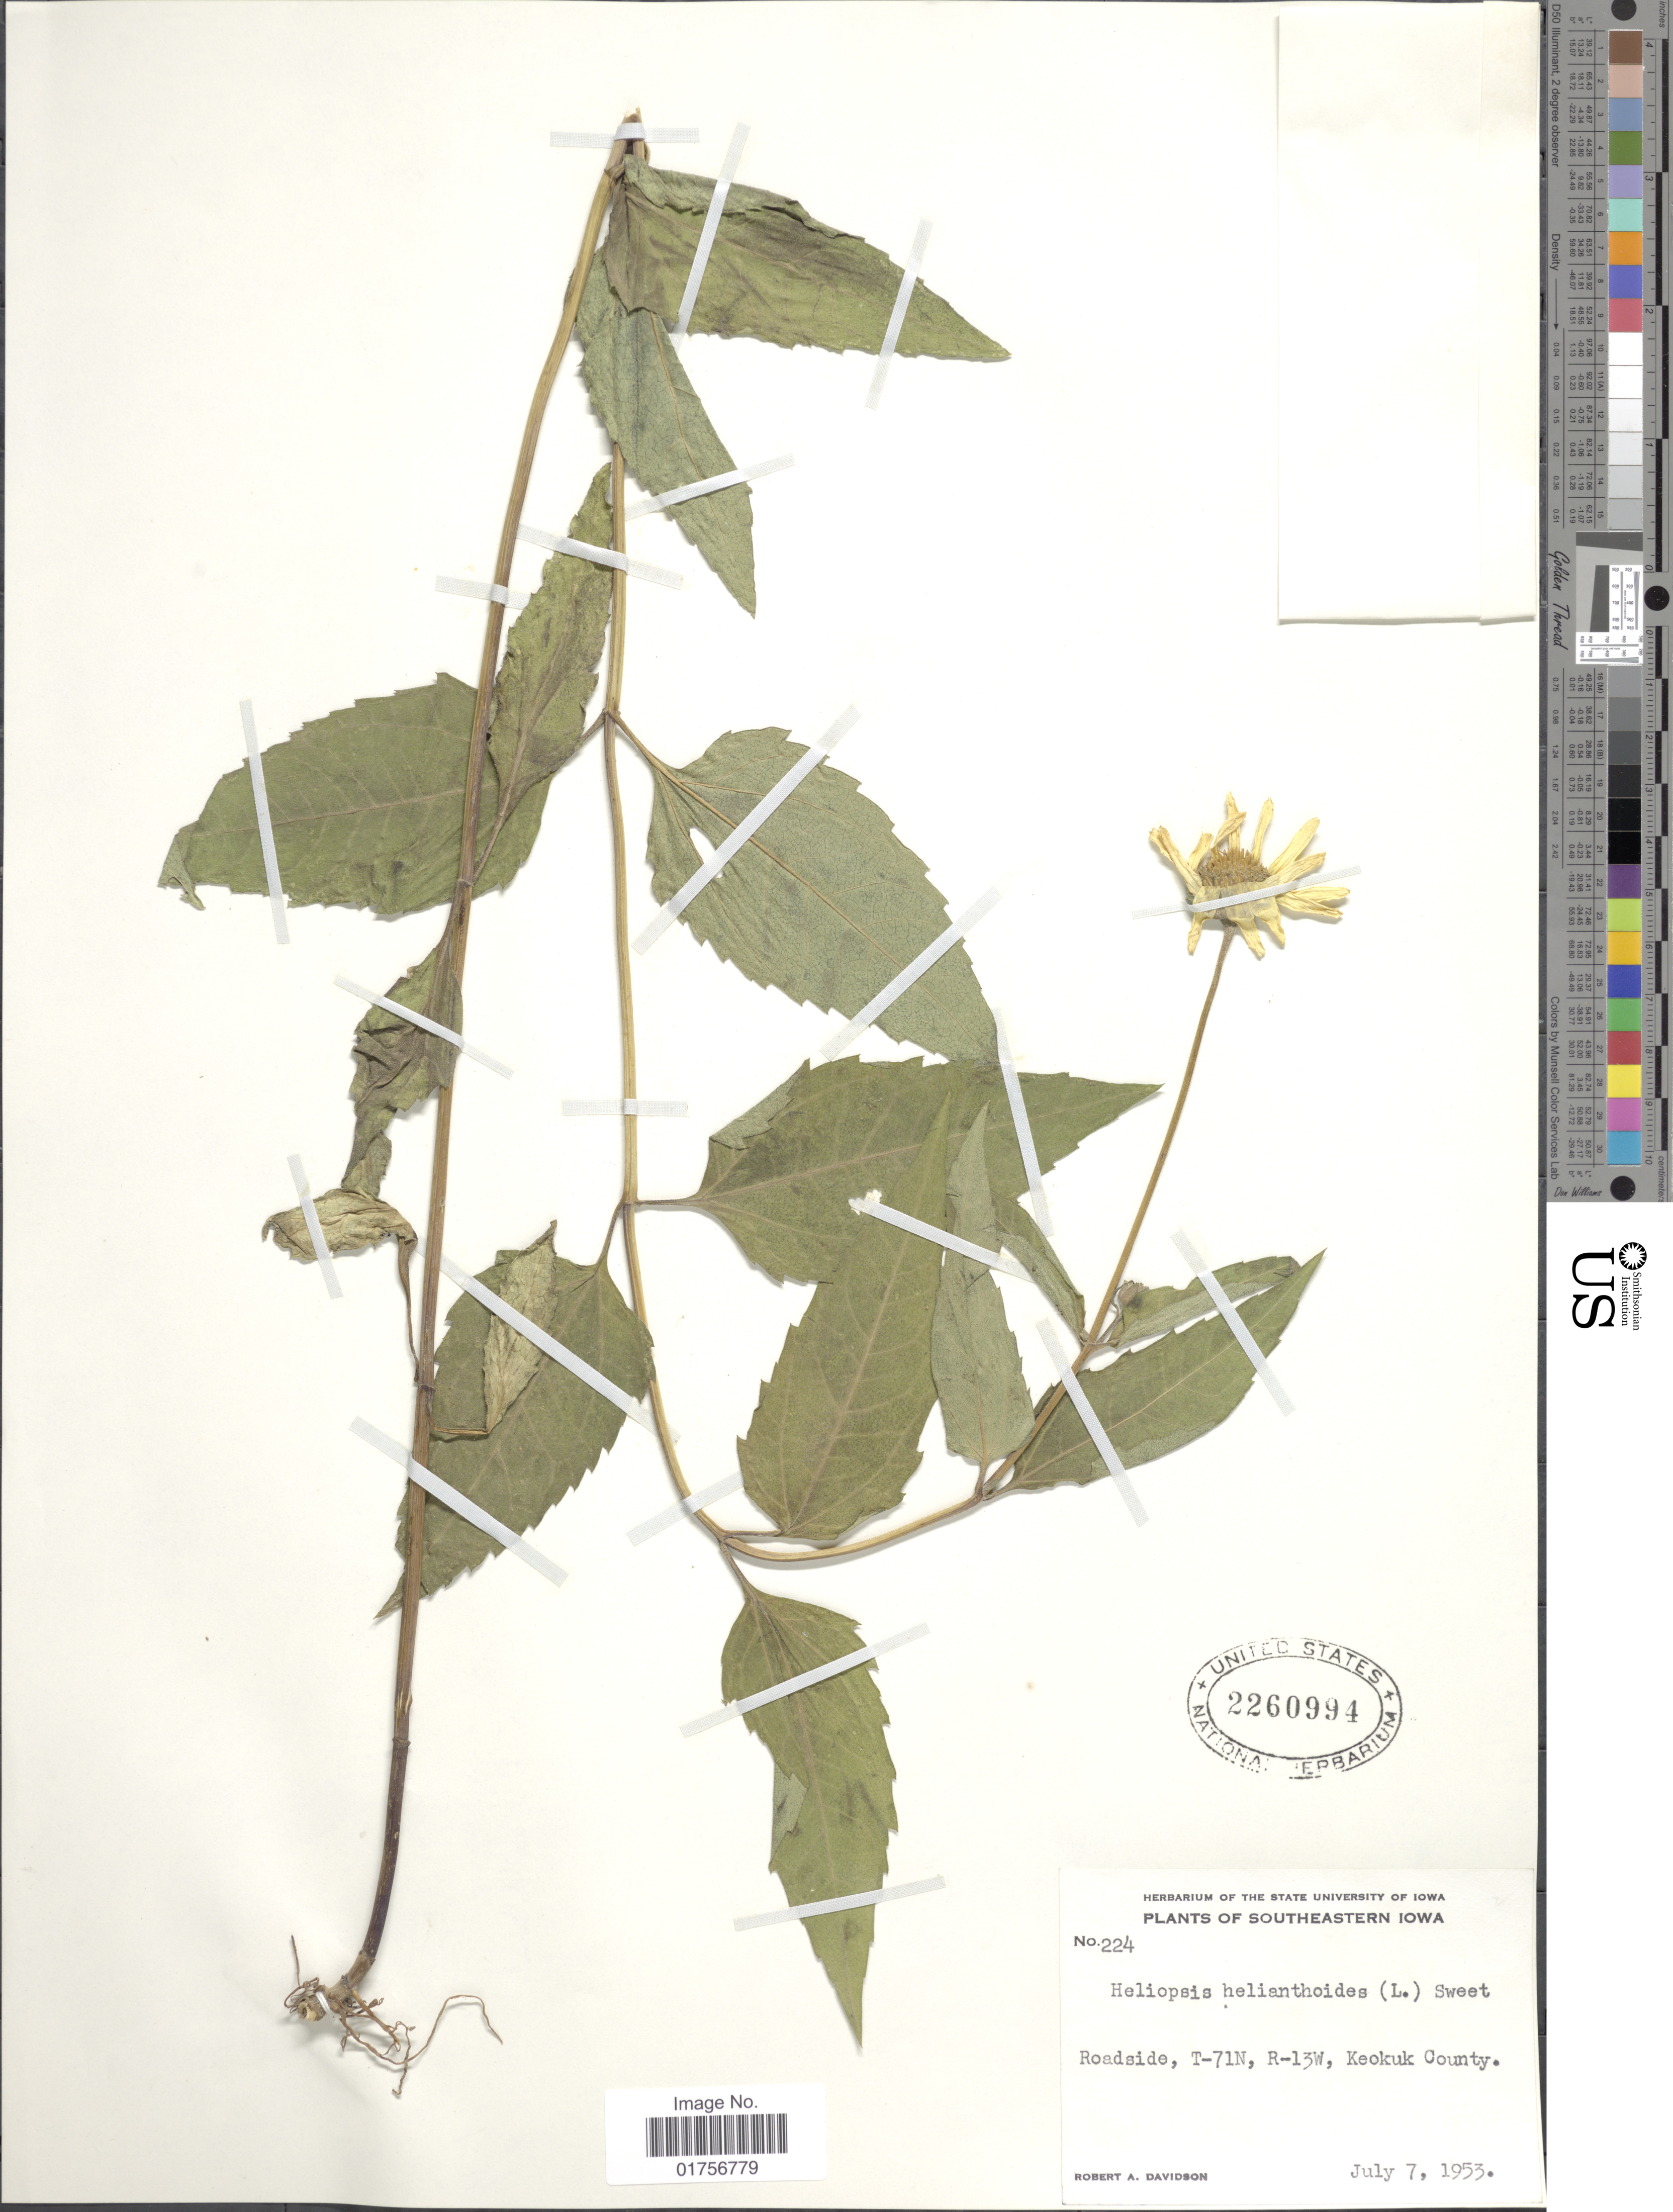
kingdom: Plantae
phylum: Tracheophyta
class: Magnoliopsida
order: Asterales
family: Asteraceae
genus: Heliopsis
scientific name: Heliopsis helianthoides subsp. occidentalis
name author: T.R. Fisher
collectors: R. A. Davidson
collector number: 224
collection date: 1953-07-07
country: United States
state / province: Iowa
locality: Southeastern Iowa, Roadside, T-71N, R-13W, Keokuk County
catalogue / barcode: US 2260994